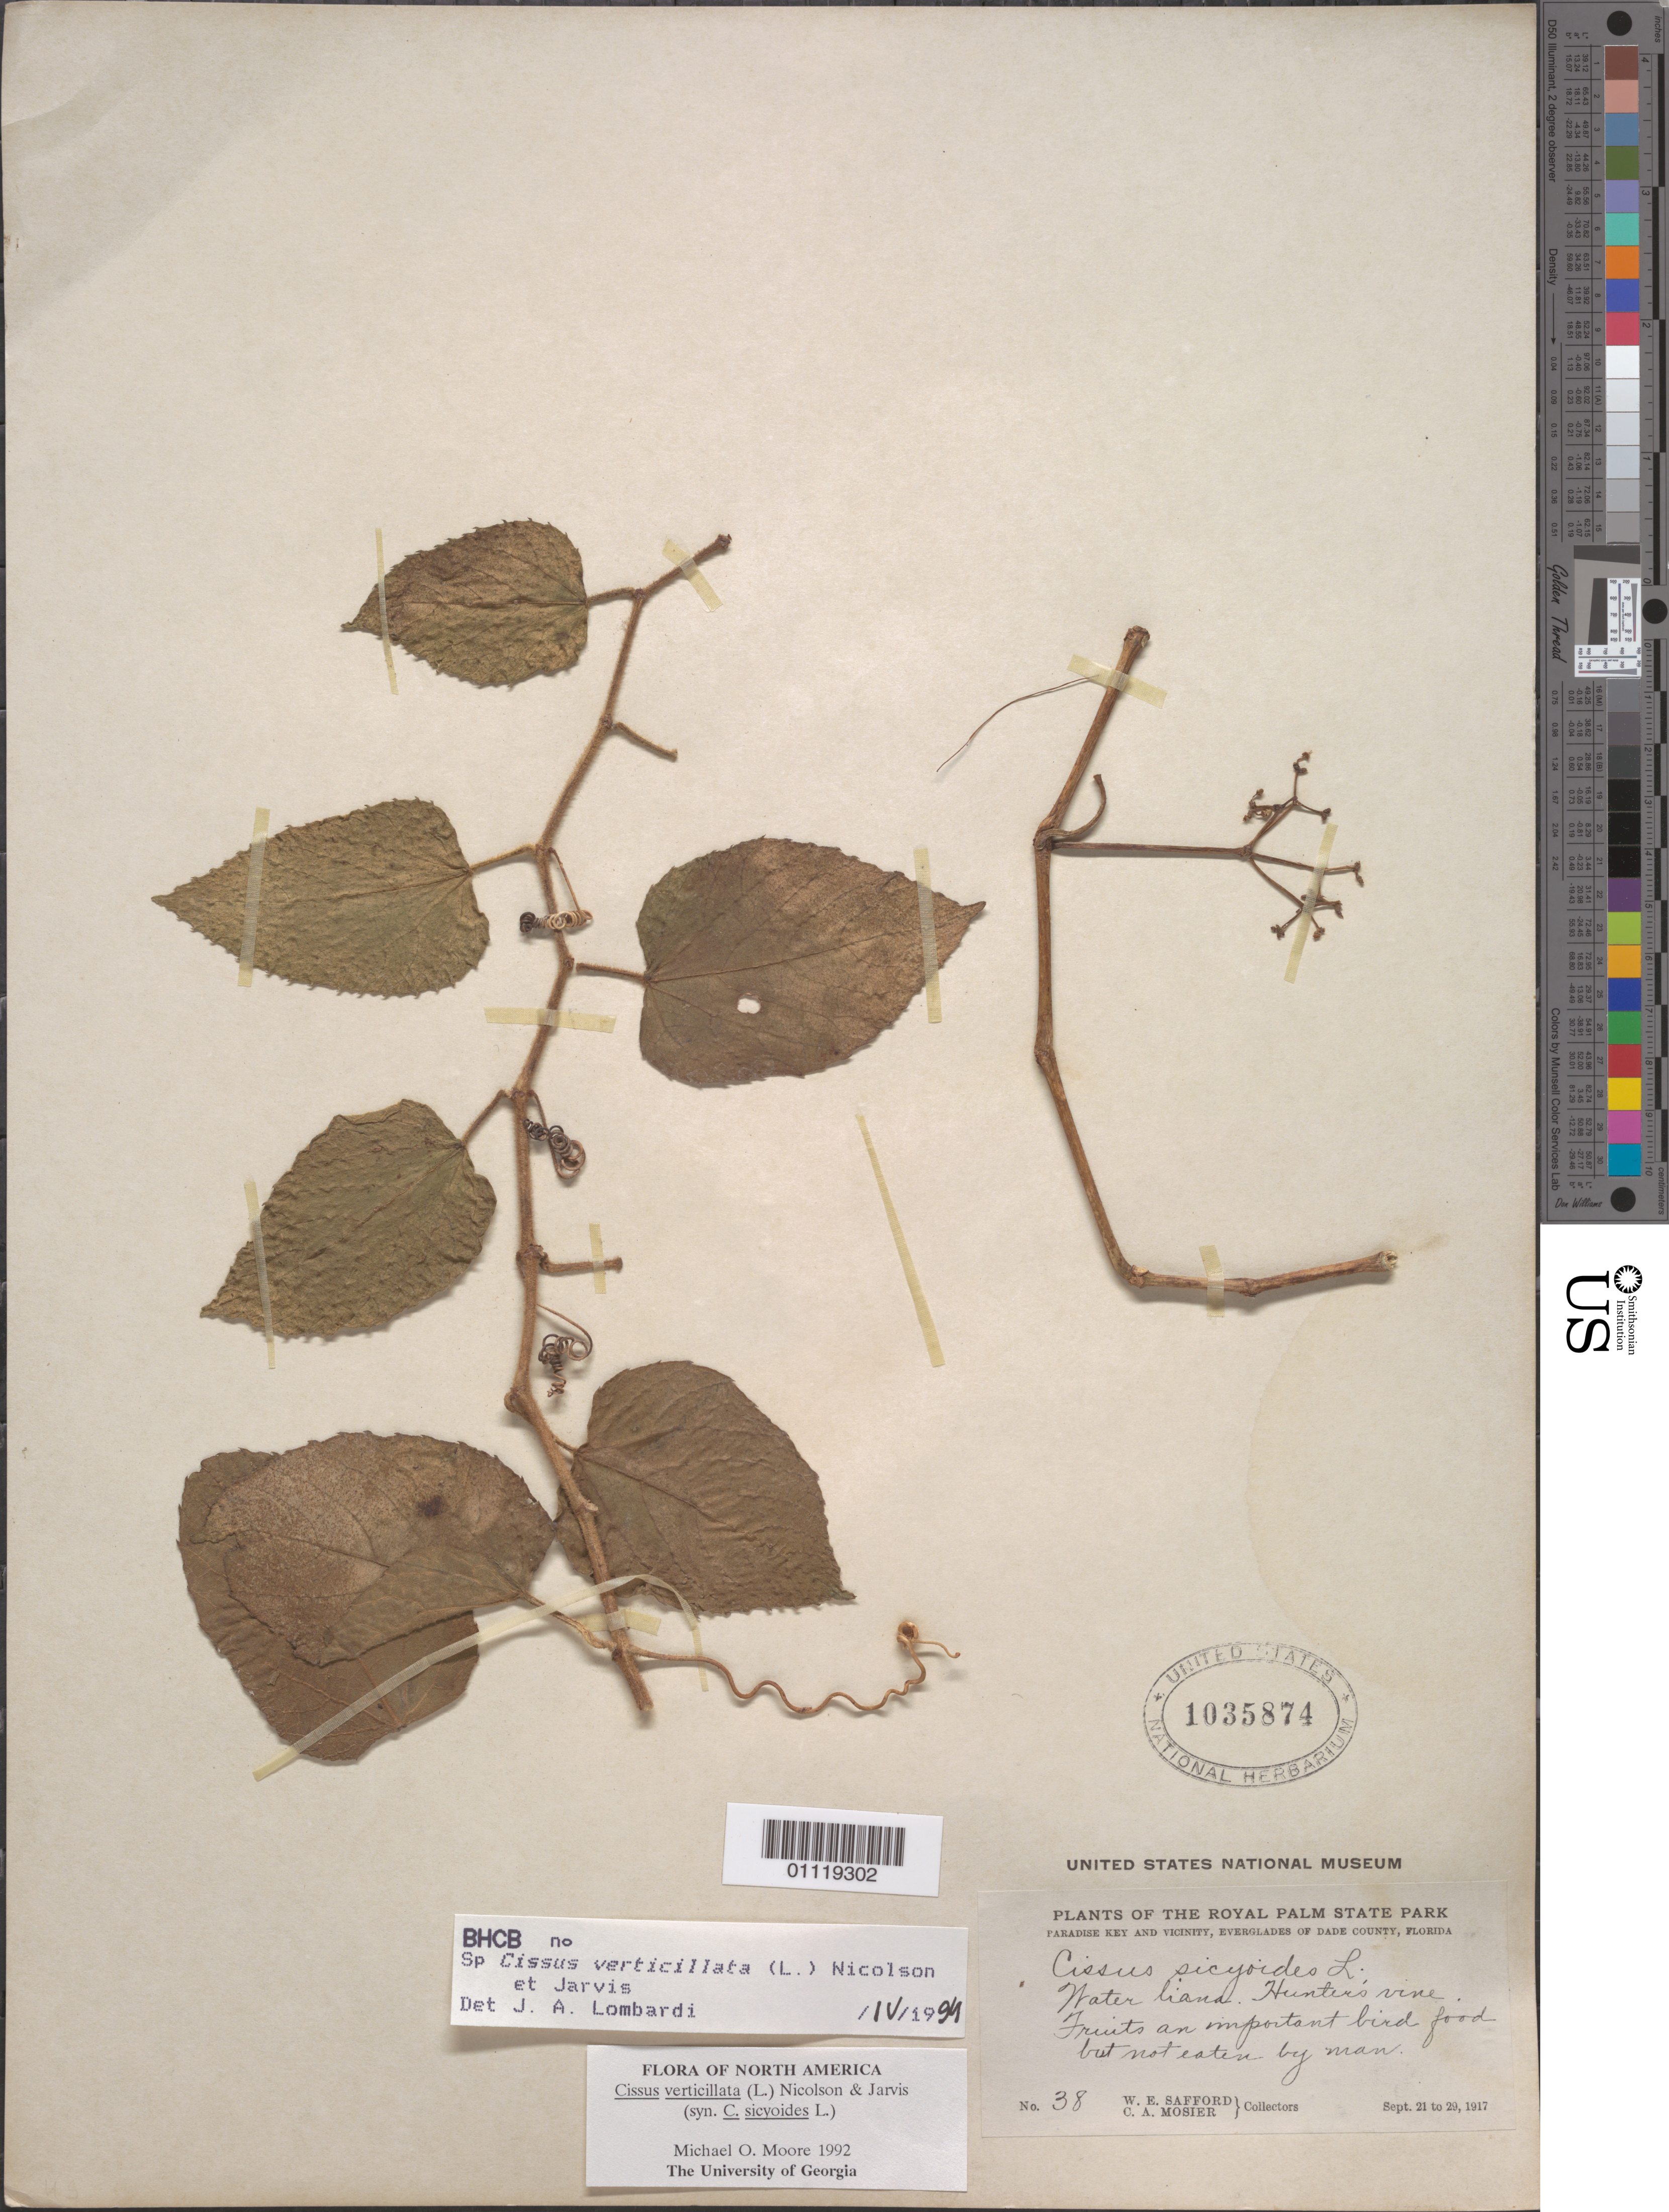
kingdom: Plantae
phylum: Tracheophyta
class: Magnoliopsida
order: Vitales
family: Vitaceae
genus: Cissus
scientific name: Cissus verticillata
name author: (L.) Nicolson & C.E. Jarvis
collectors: W. E. Safford & C. A. Mosier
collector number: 38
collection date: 1917-09-21/1917-09-29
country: United States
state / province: Florida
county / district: Dade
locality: Paradise Key and vicinity, Everglades of Dade Co.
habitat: Water liana, vine.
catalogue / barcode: US 1035874